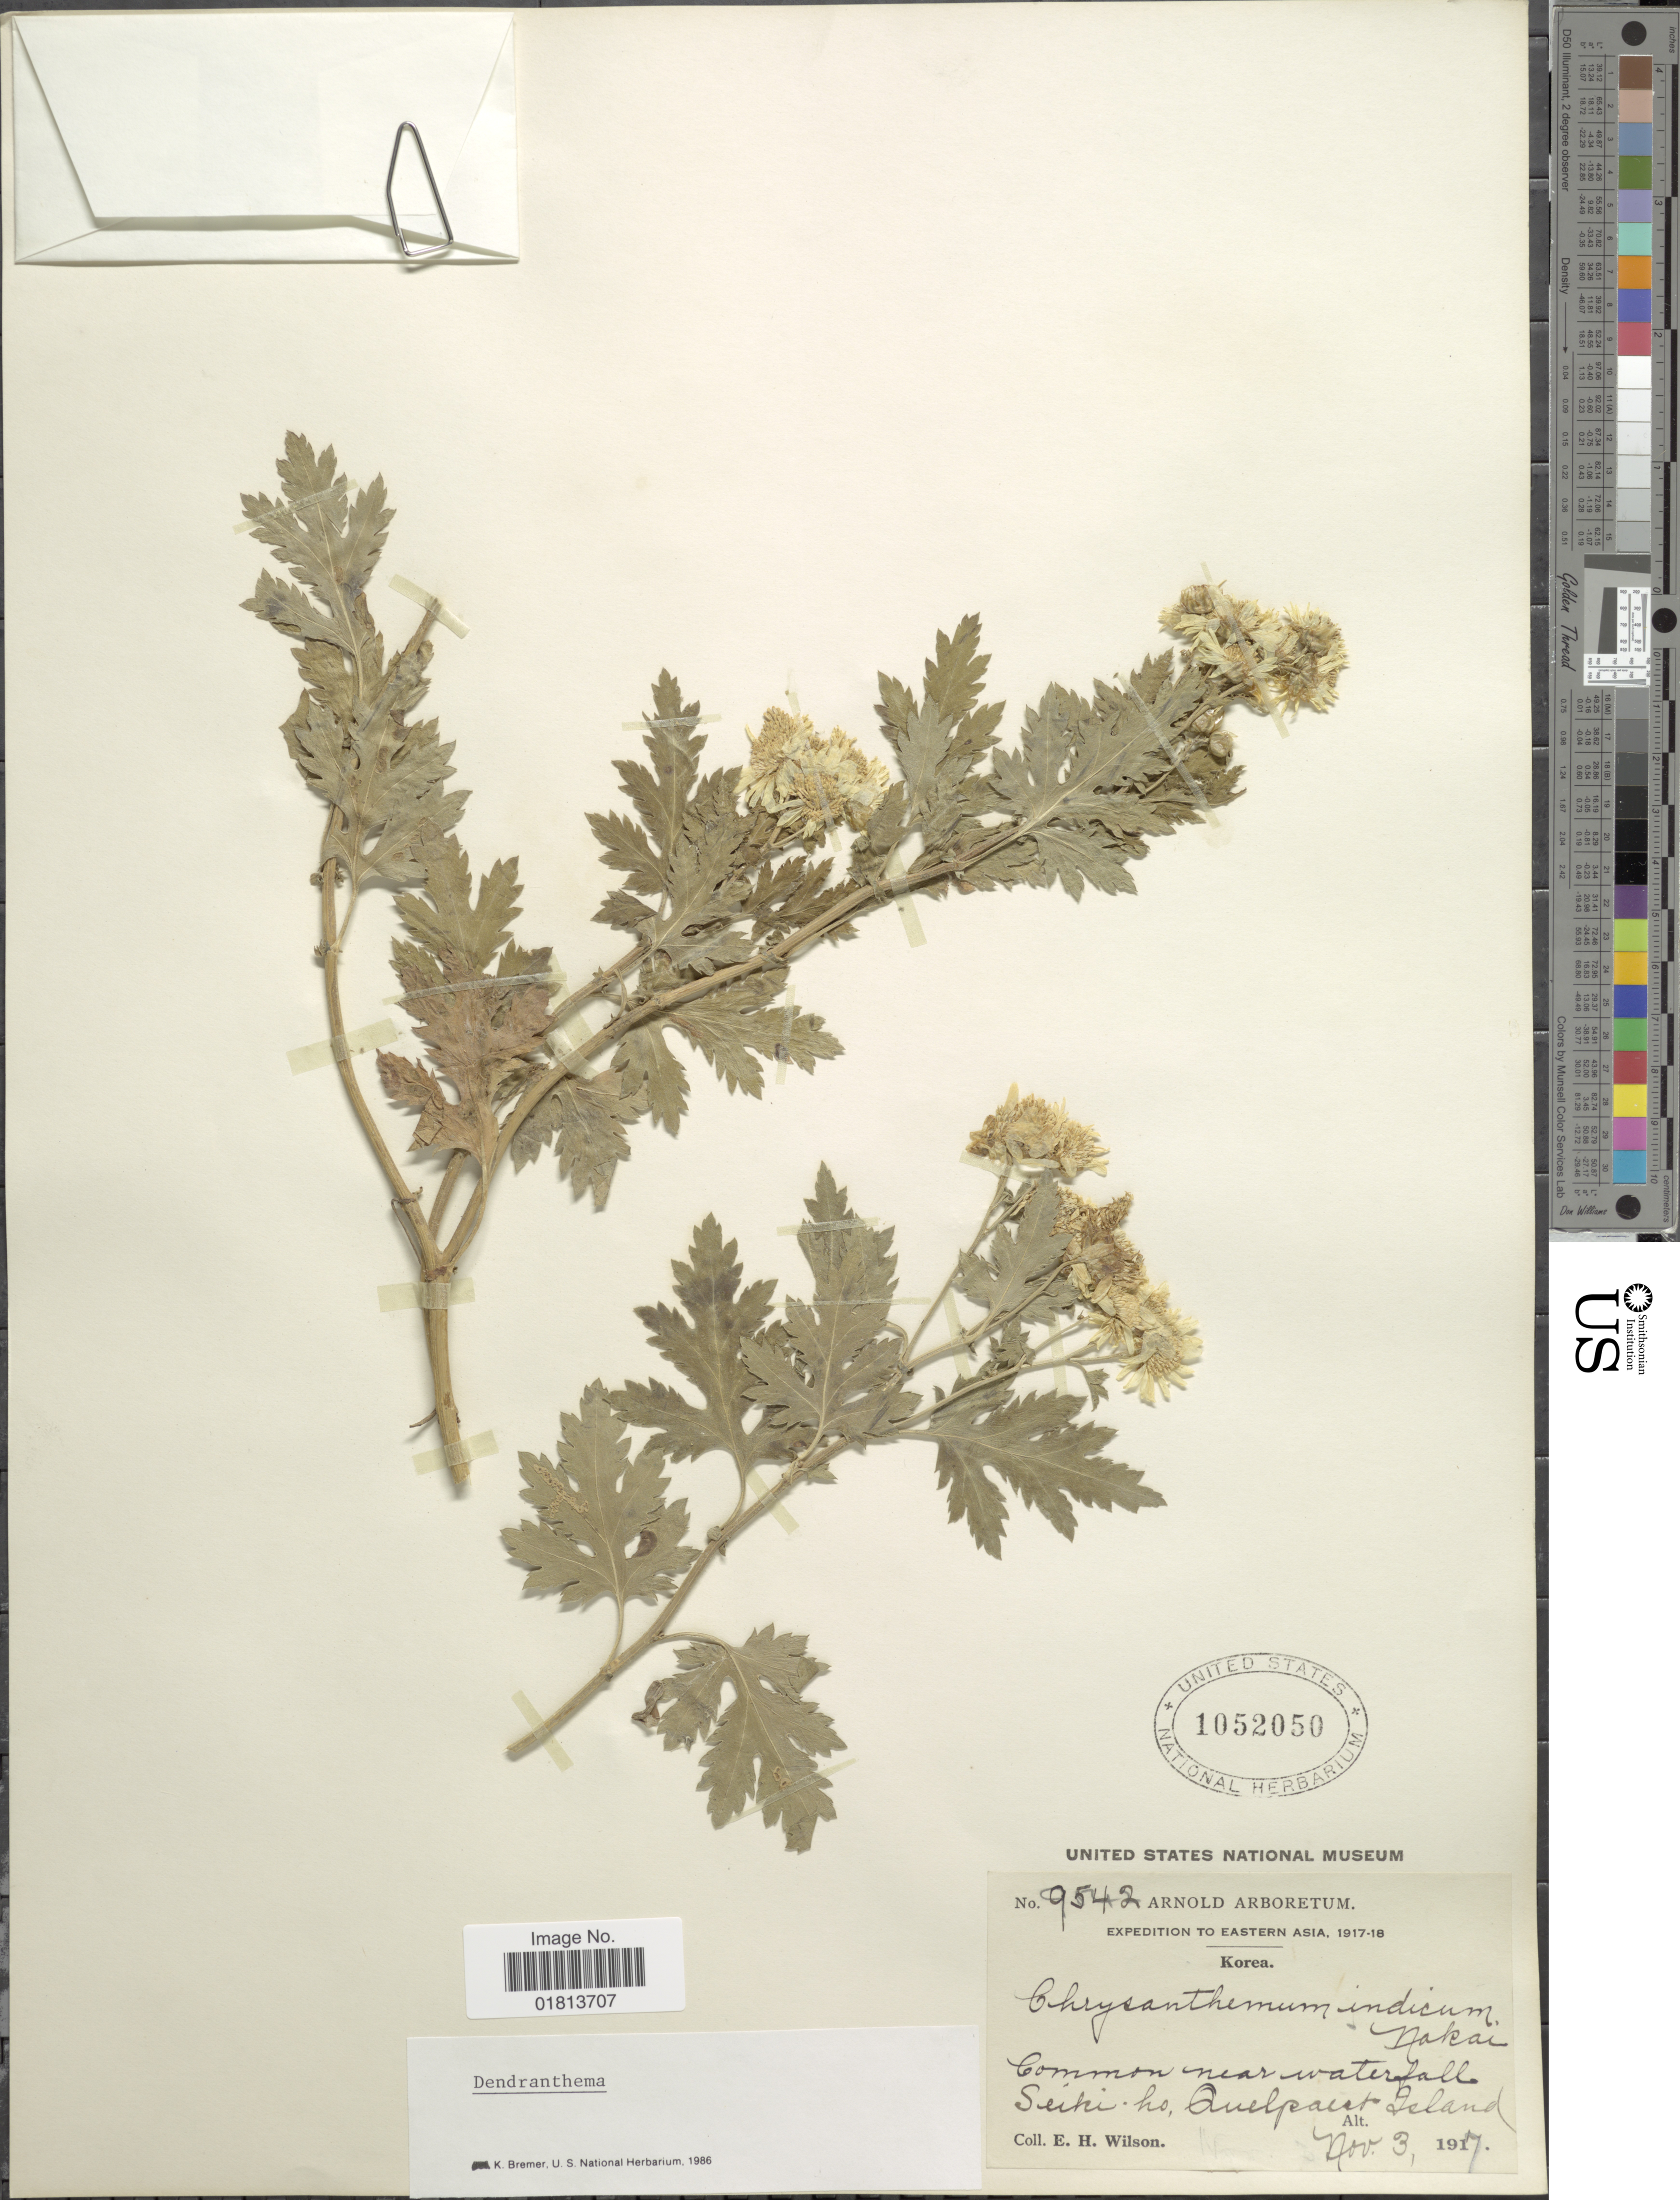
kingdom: Plantae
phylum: Tracheophyta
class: Magnoliopsida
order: Asterales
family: Asteraceae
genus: Dendranthema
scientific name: Dendranthema indicum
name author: (L.) Des Moul.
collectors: E. Wilson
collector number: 9542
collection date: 1917-11-03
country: South Korea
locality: Eastern Asia, Korea, Common near waterfall, Seiki ho, Quelpaert Island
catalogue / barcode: US 1052050